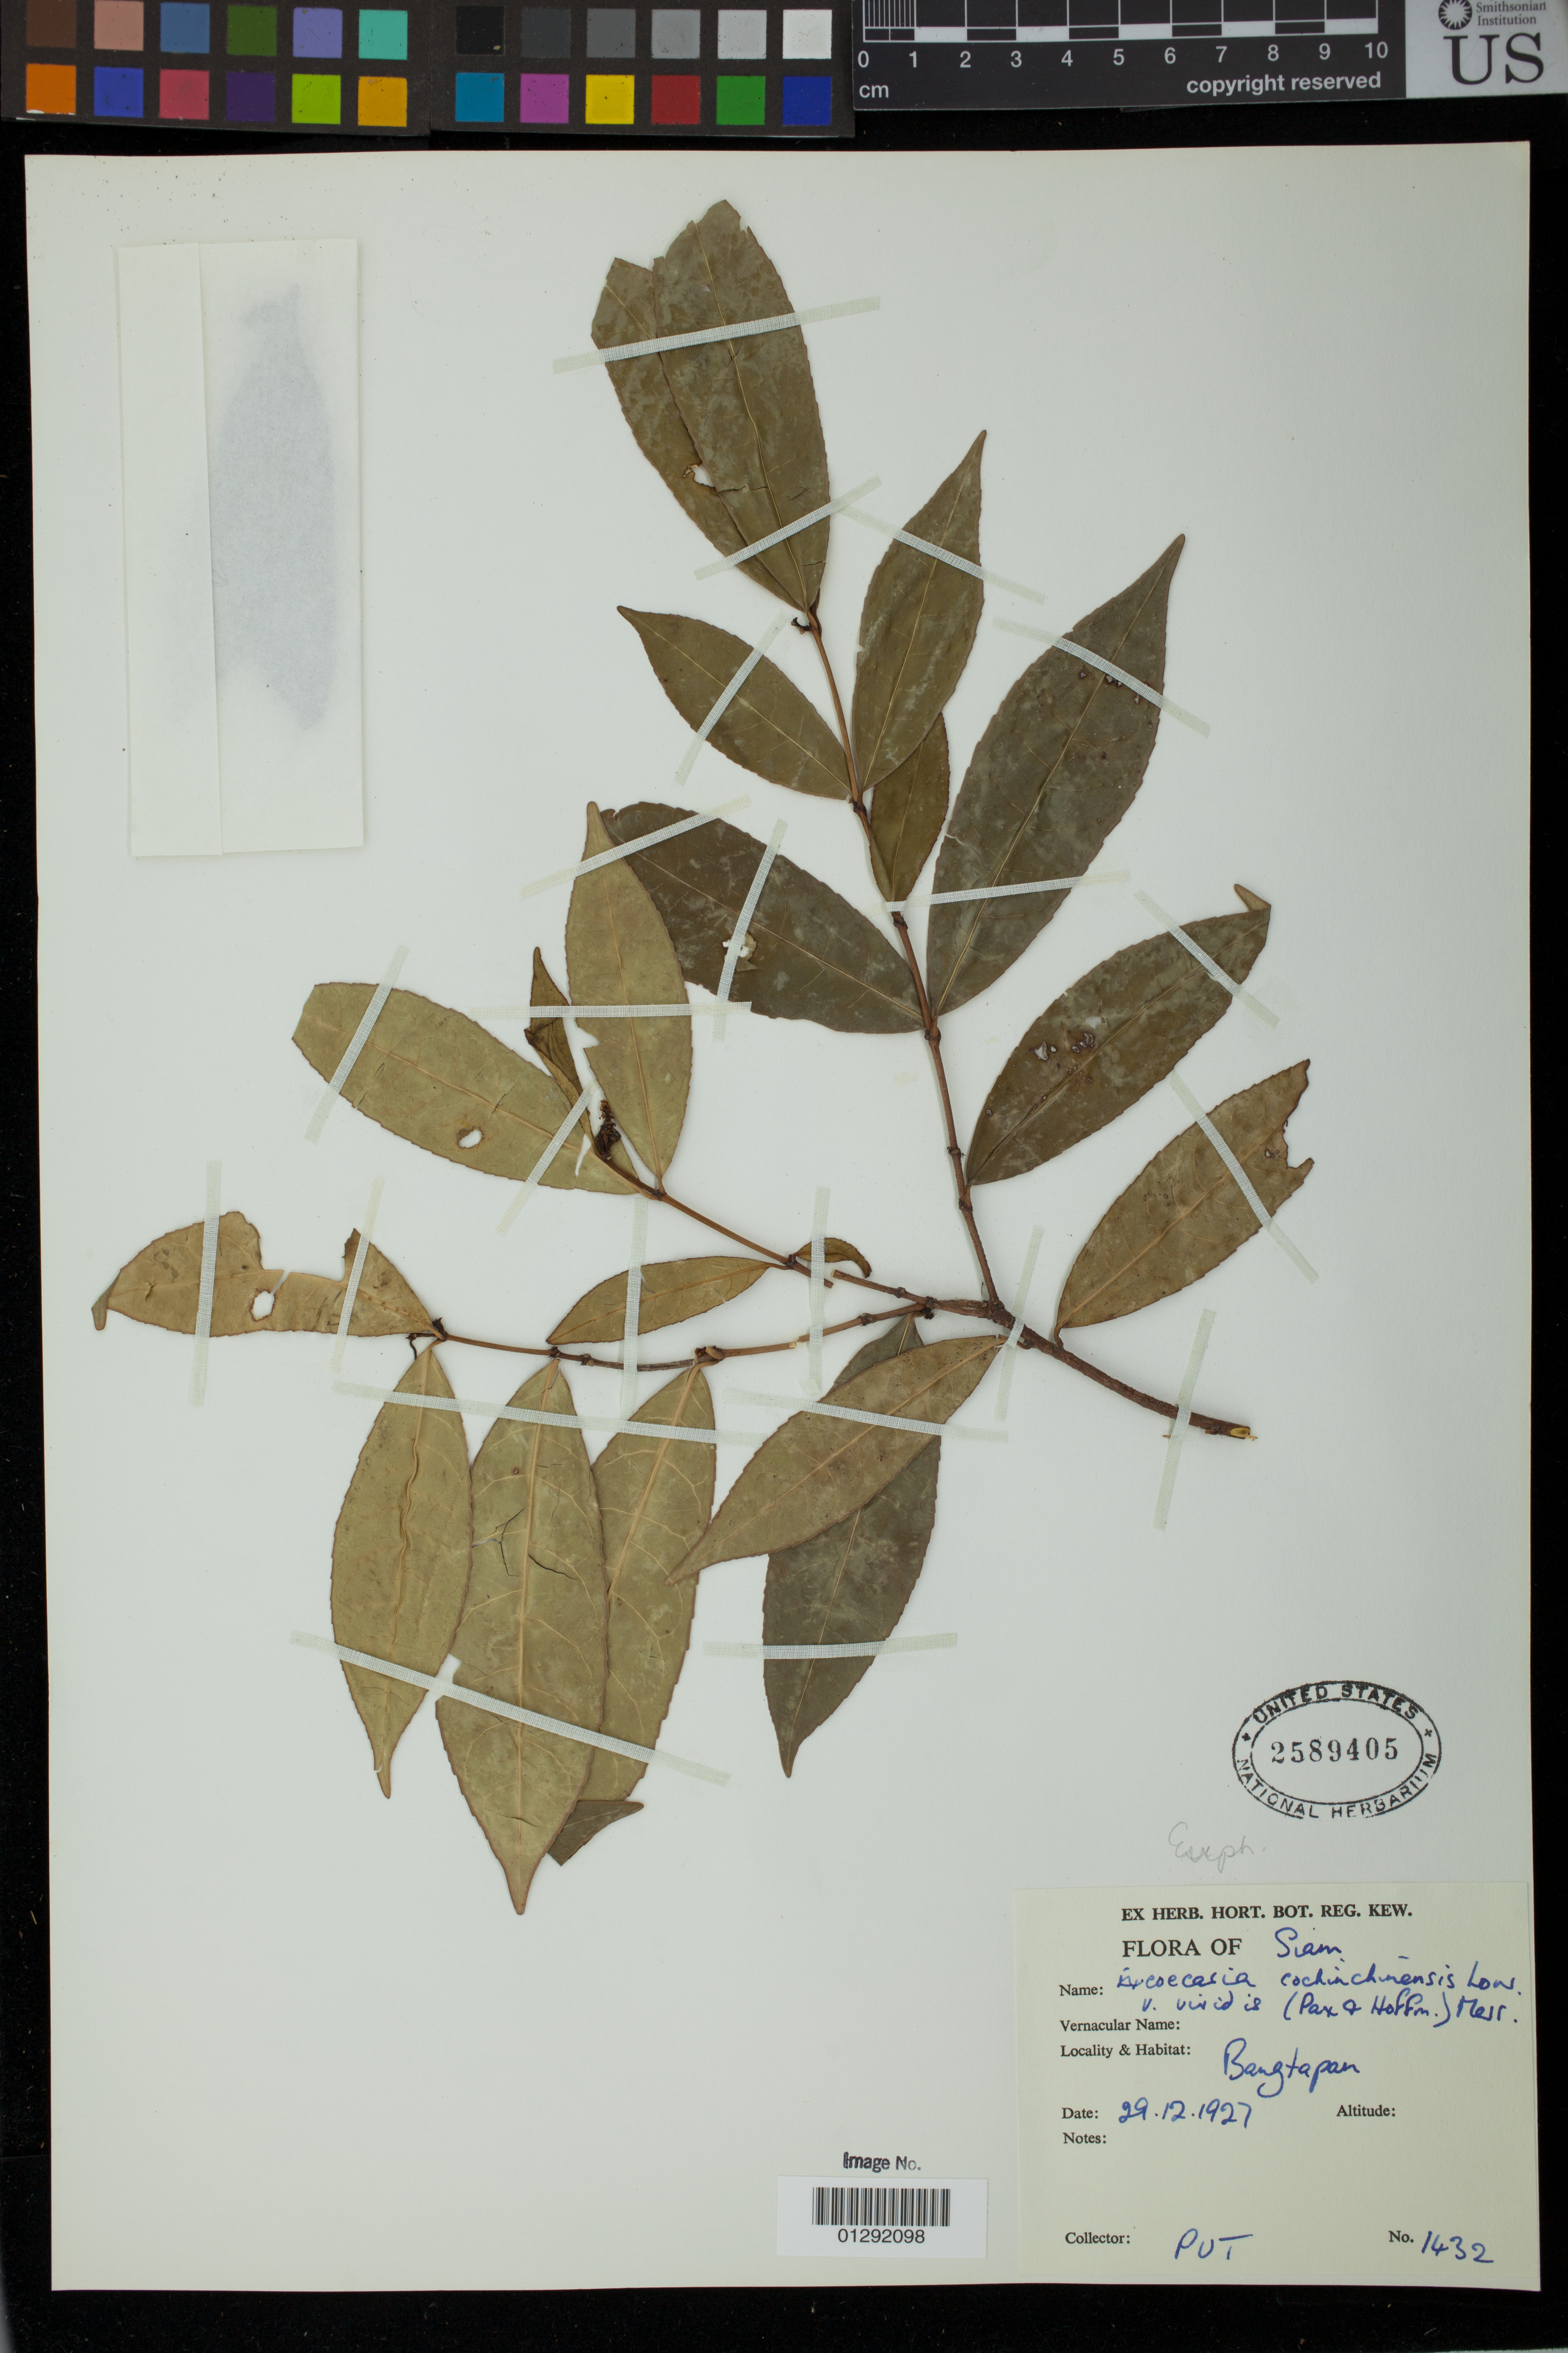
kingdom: Plantae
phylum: Tracheophyta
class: Magnoliopsida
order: Malpighiales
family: Euphorbiaceae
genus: Excoecaria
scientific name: Excoecaria cochinchinensis 'Firestorm'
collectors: -. Put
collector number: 1432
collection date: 1927-12-29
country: Thailand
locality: Siam: Bagtapan.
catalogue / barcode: US 2589405